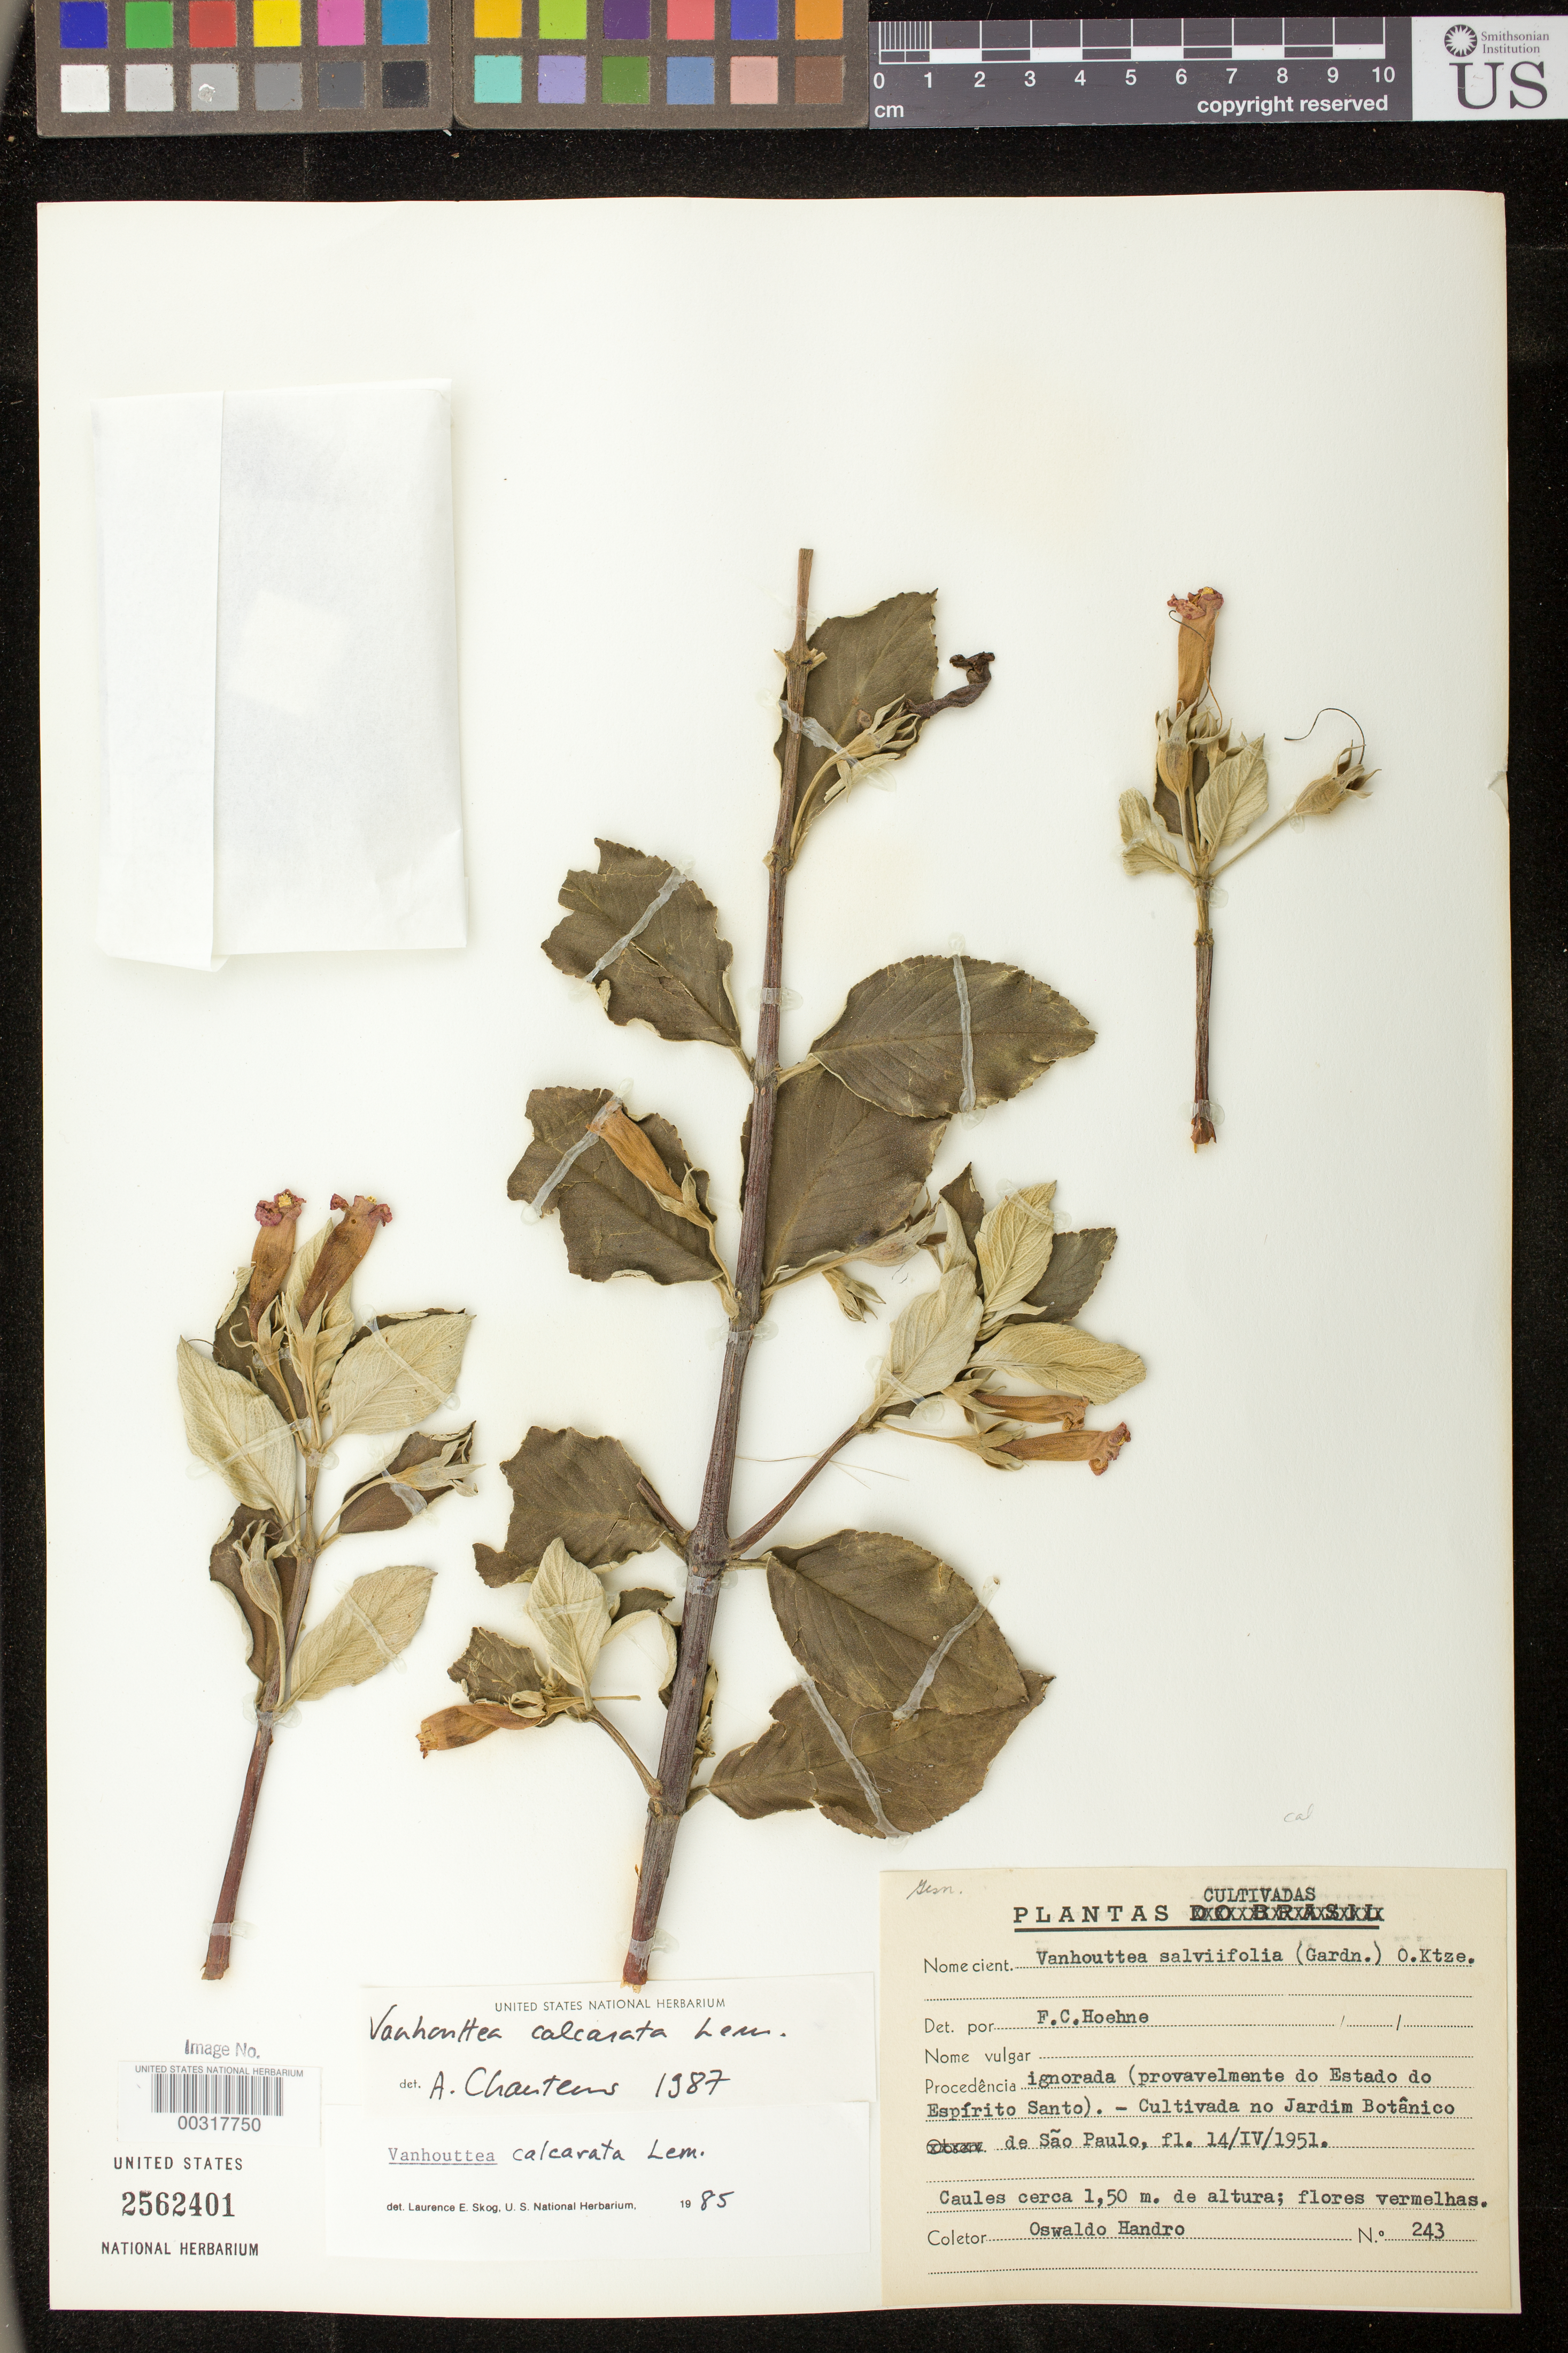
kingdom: Plantae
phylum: Tracheophyta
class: Magnoliopsida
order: Lamiales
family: Gesneriaceae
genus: Vanhouttea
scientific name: Vanhouttea calcarata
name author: Lem.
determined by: Chautems, A. P.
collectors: O. Handro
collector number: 243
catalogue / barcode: US 2562401